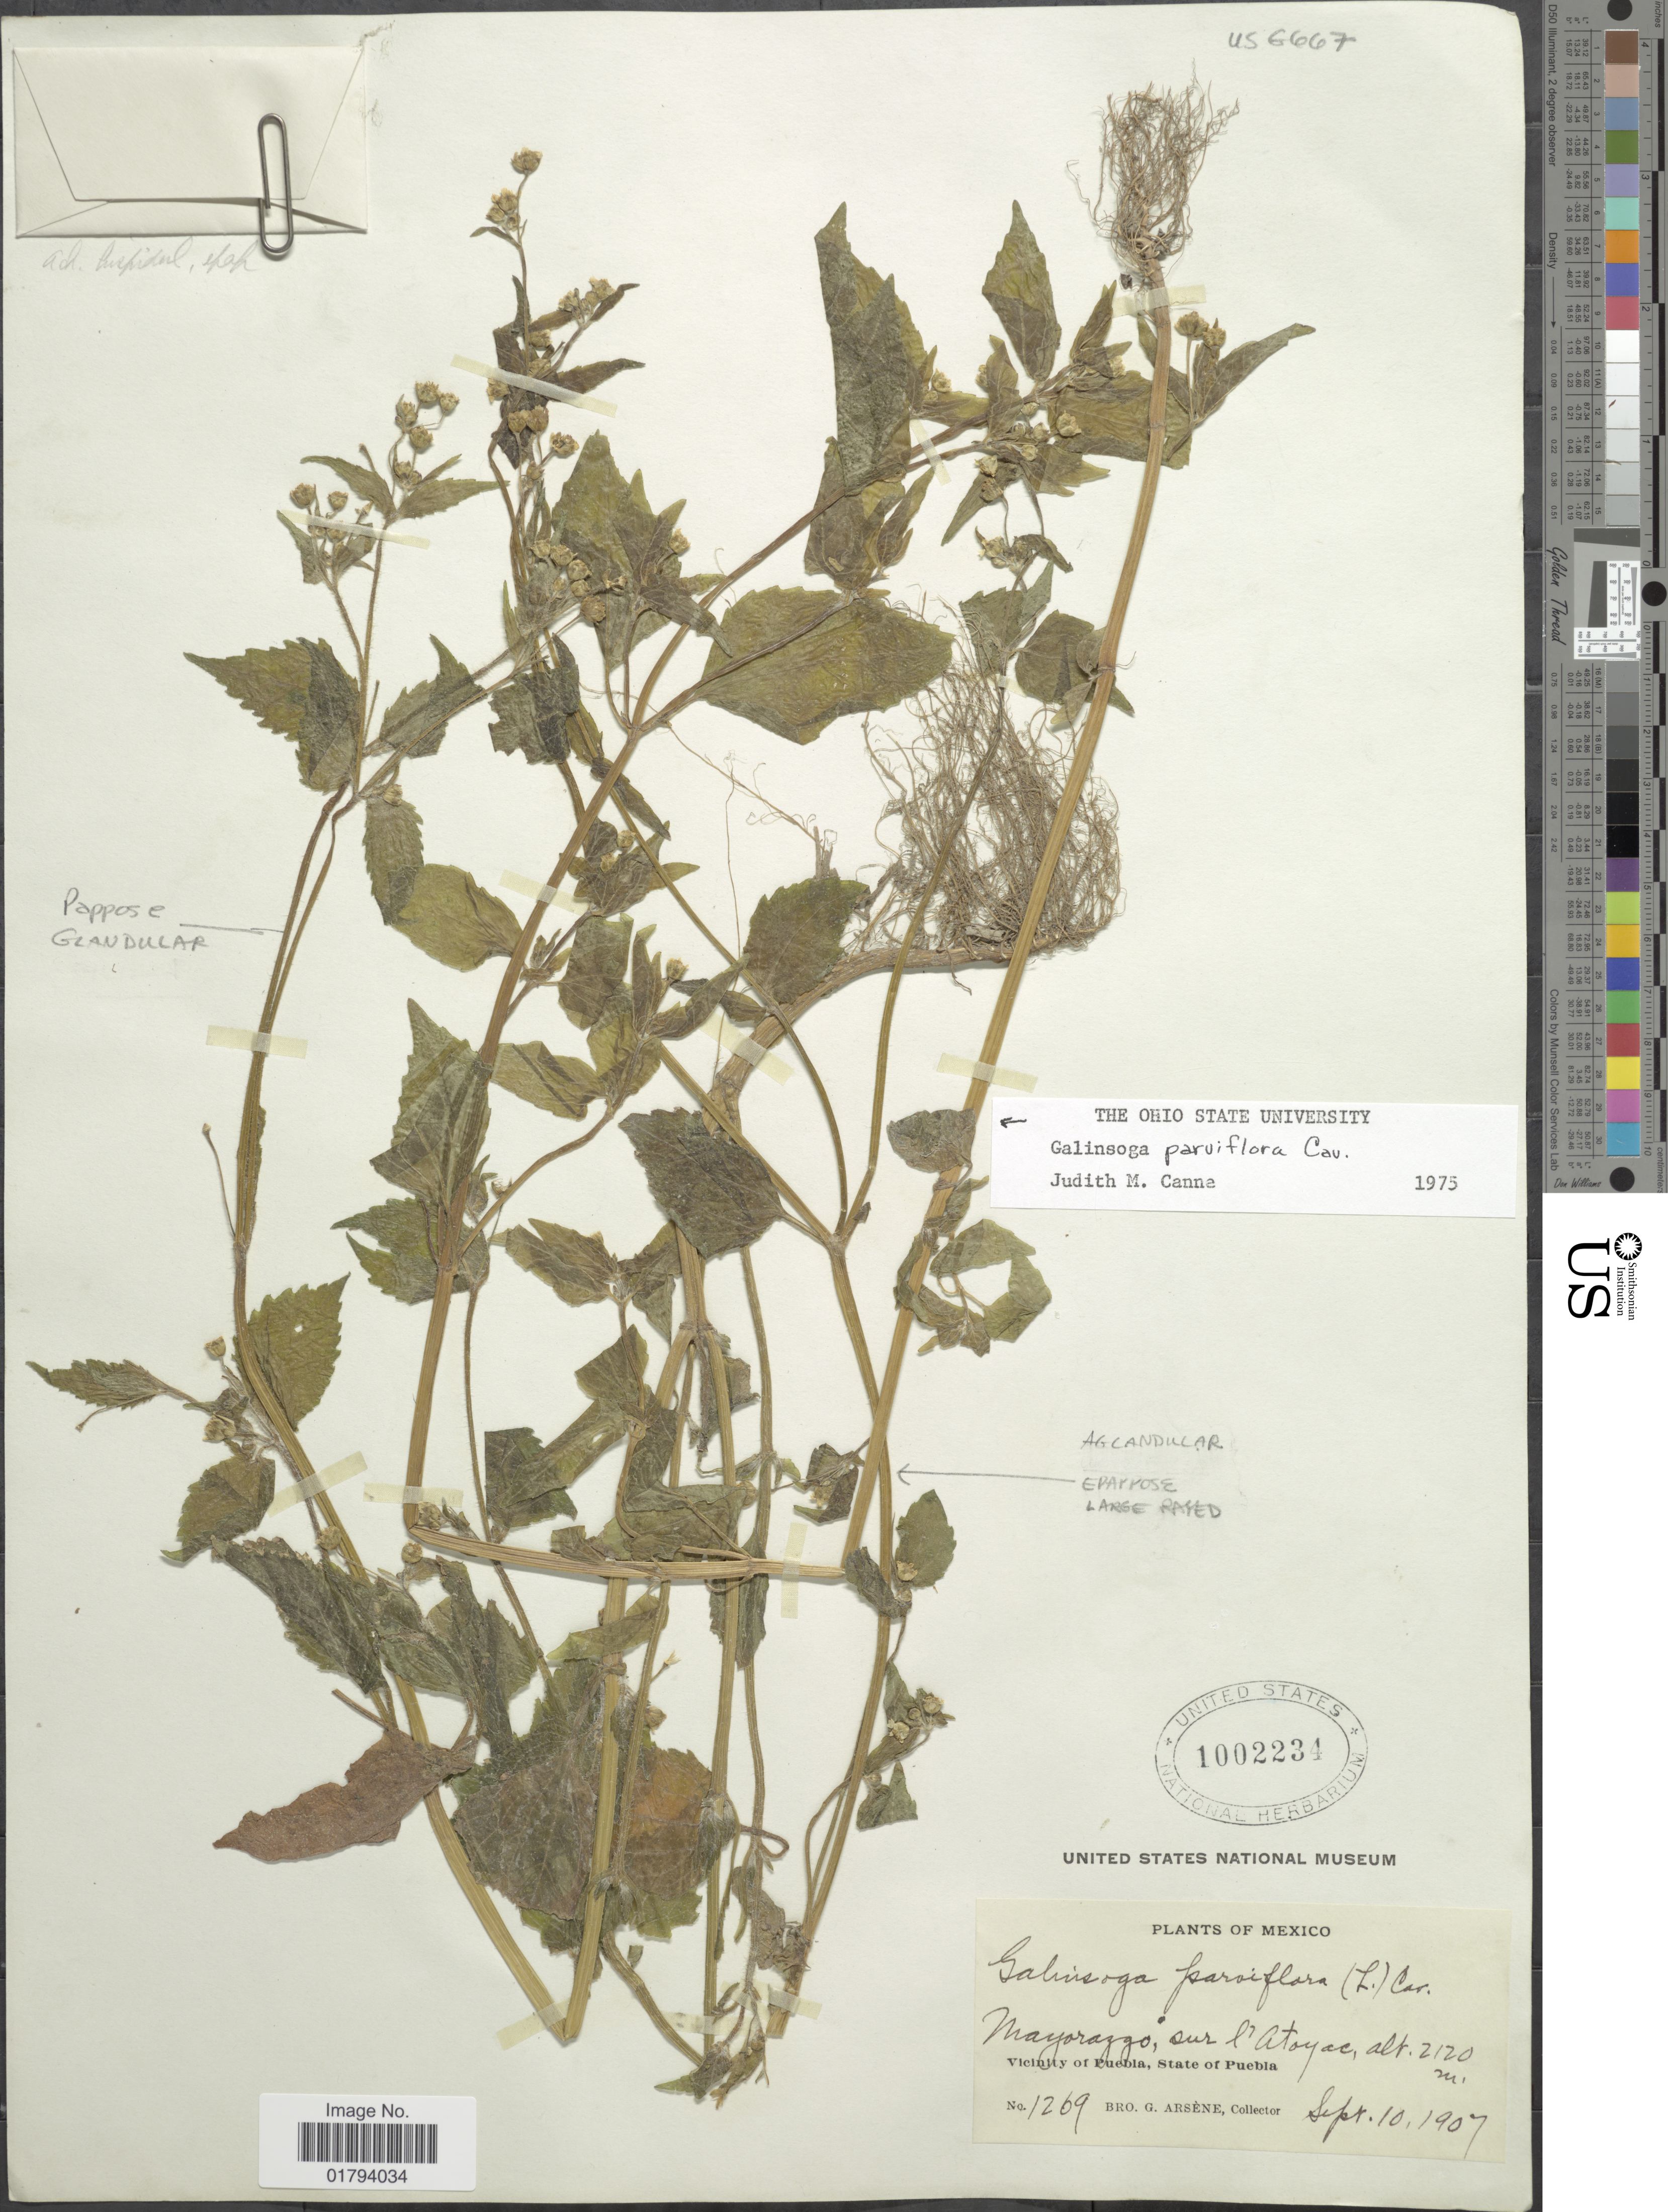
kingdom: Plantae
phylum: Tracheophyta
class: Magnoliopsida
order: Asterales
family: Asteraceae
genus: Galinsoga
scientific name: Galinsoga parviflora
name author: Cav.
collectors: Bro. G. Arsène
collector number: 1269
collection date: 1907-09-10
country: Mexico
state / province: Puebla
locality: Mayorazgo sur l' Atoyac, vicinity of Puebla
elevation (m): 2120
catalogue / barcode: US 1002234